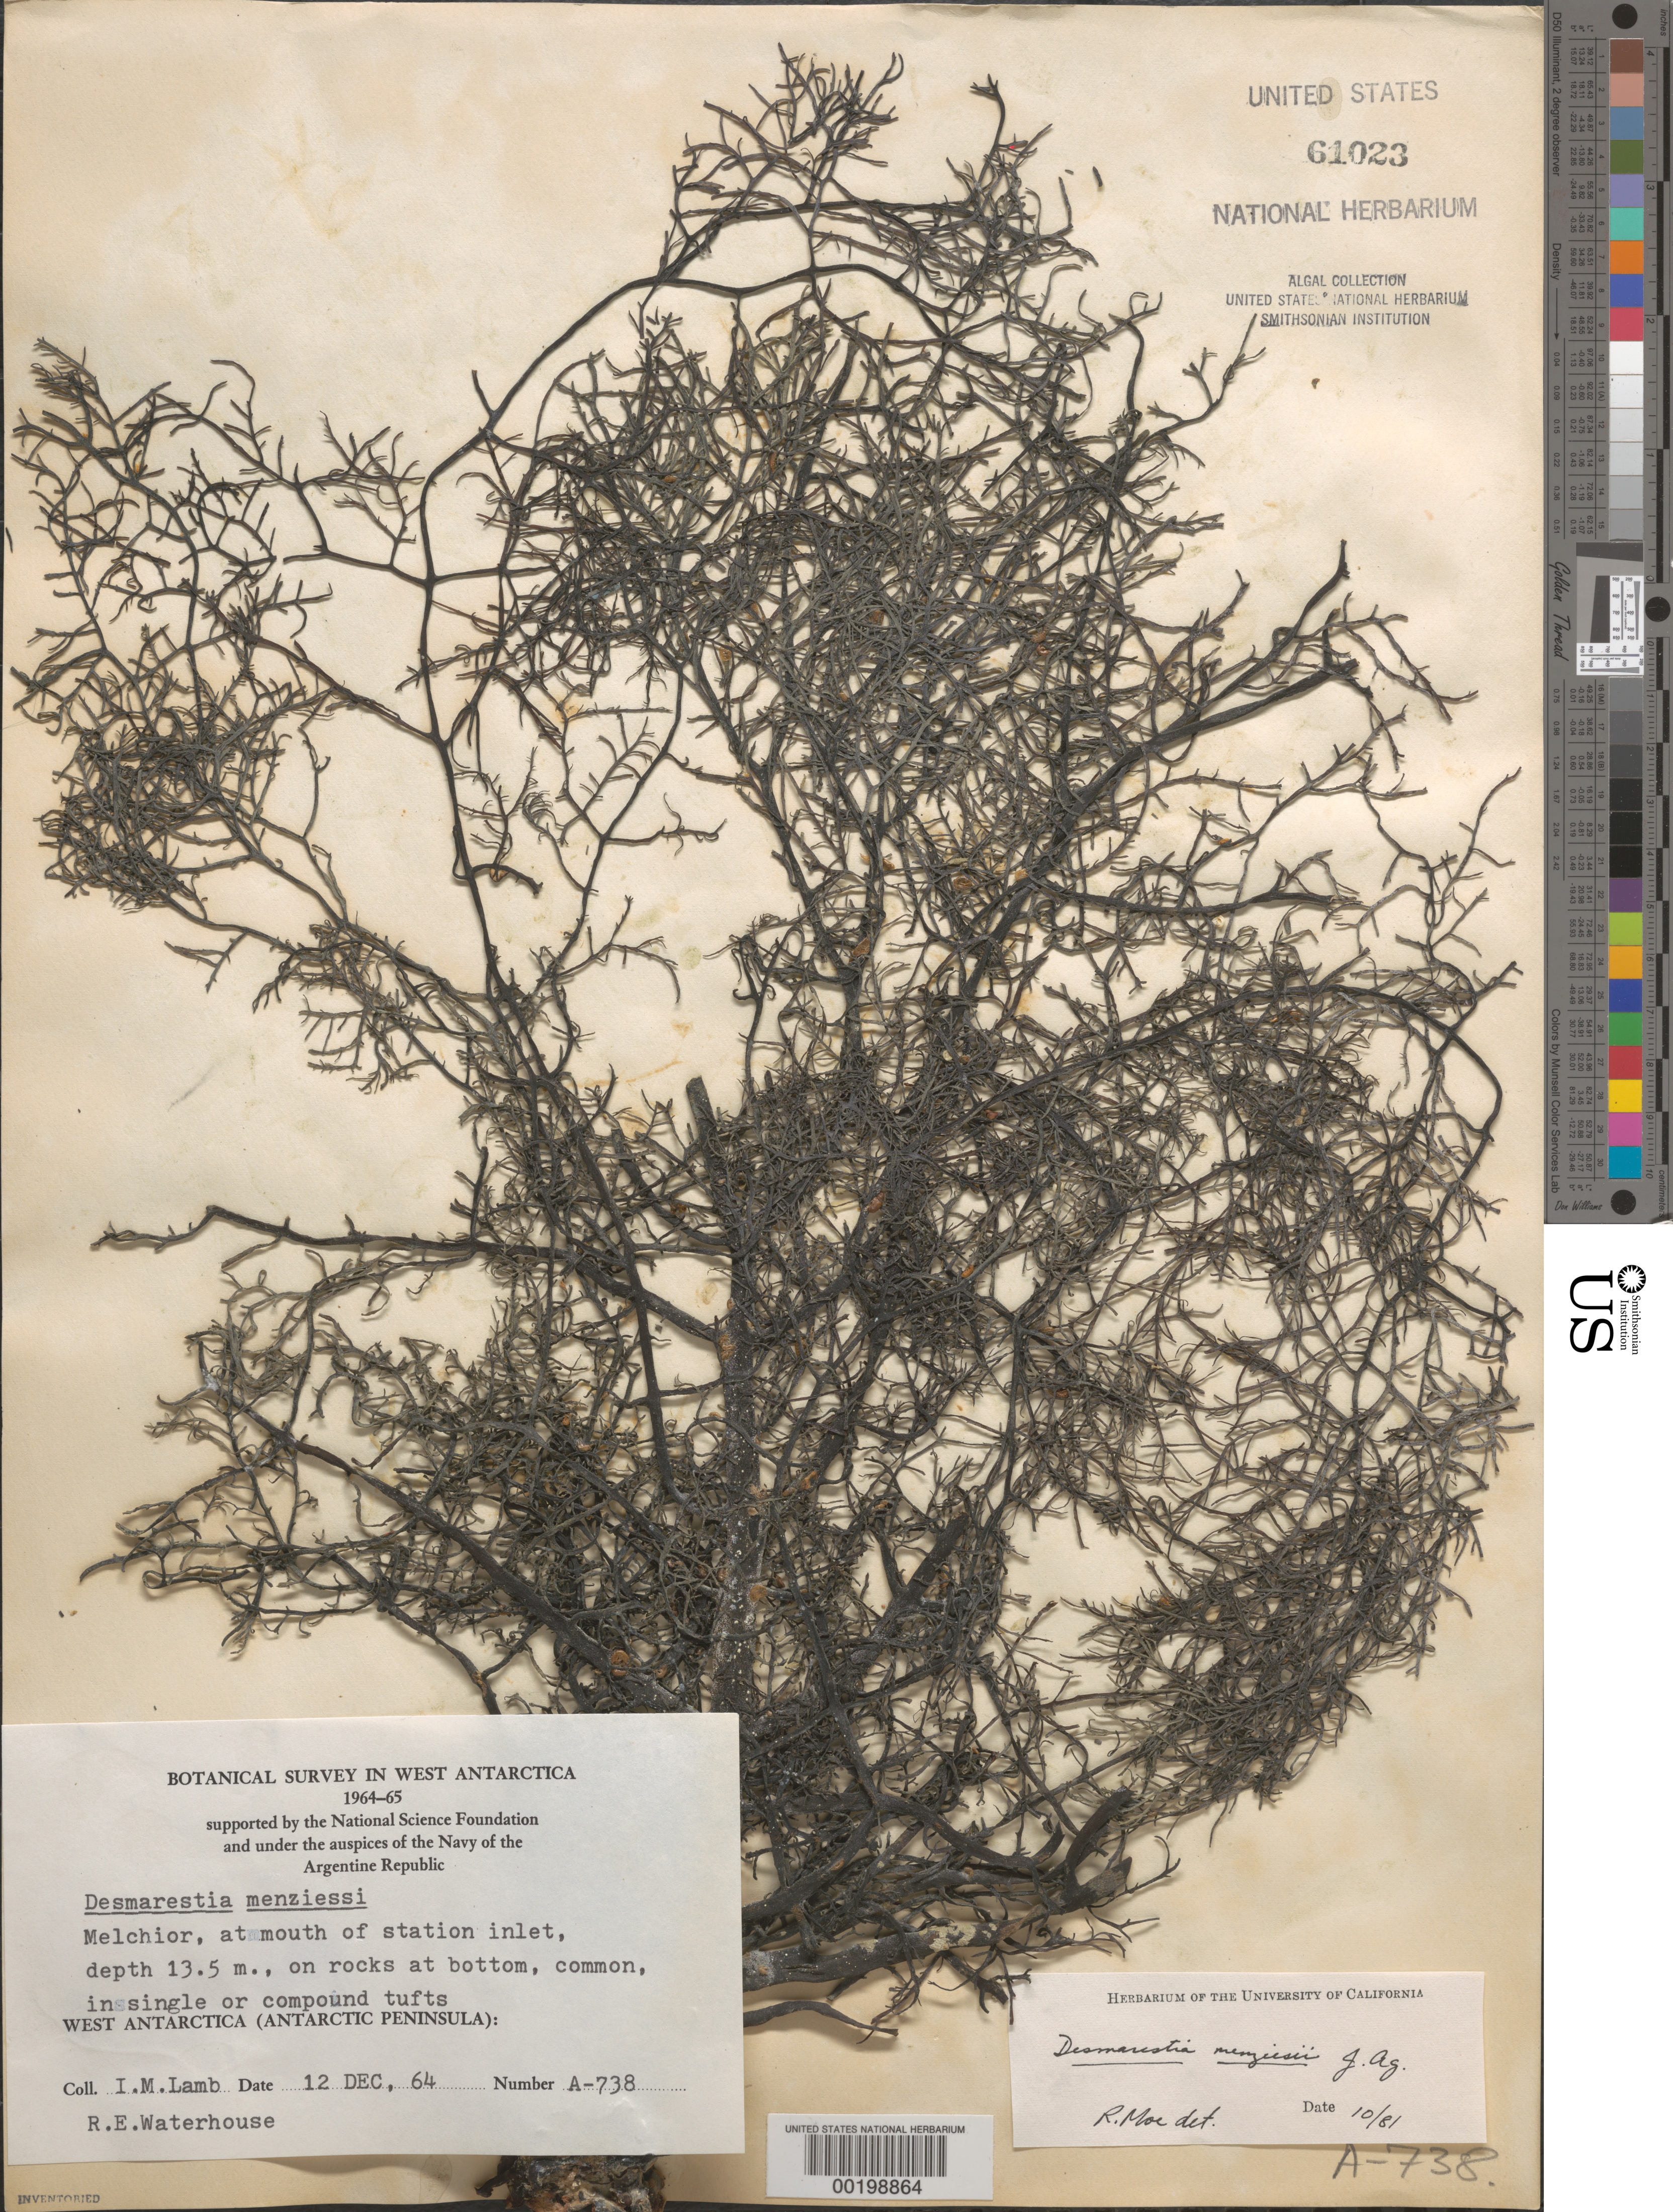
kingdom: Chromista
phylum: Ochrophyta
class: Phaeophyceae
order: Desmarestiales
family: Desmarestiaceae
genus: Desmarestia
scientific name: Desmarestia menziesii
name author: J. Agardh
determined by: Moe, R. L.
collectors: I. M. Lamb & R. Waterhouse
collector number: A-738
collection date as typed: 12 Dec 1964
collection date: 1964-12-12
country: Antarctica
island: Gamma Island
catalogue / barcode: US 61023